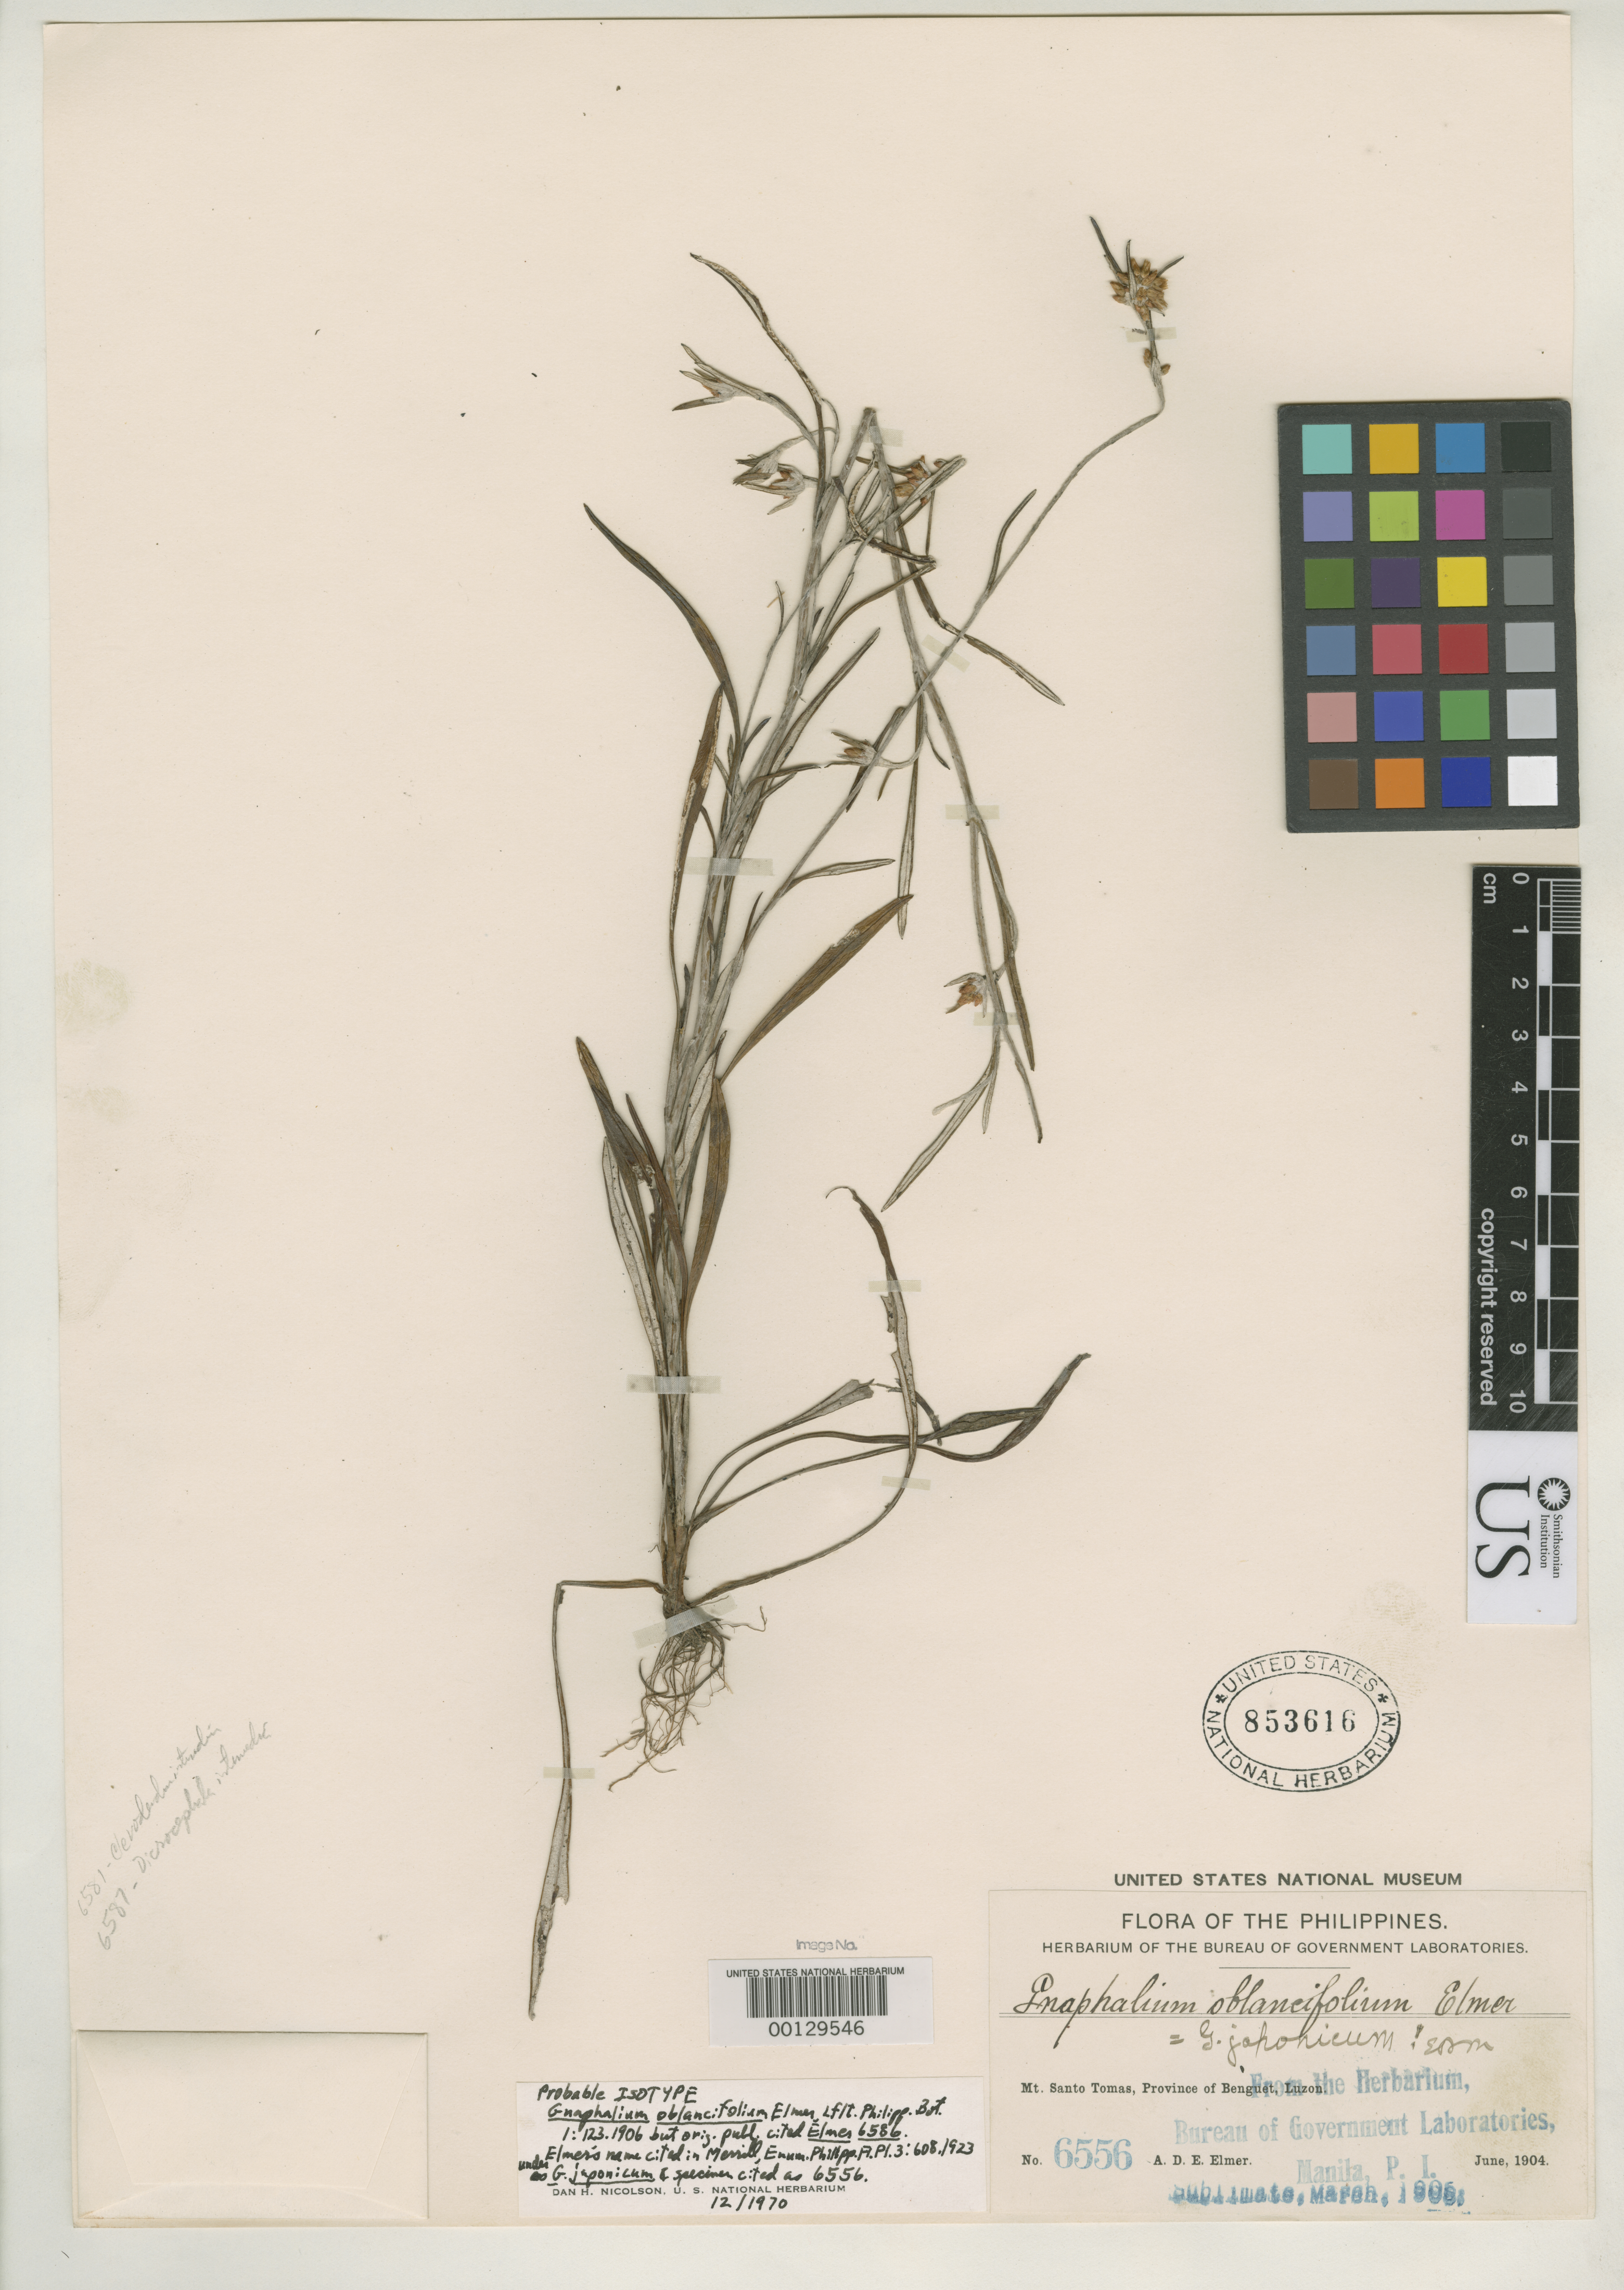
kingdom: Plantae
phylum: Tracheophyta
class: Magnoliopsida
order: Asterales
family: Asteraceae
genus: Gnaphalium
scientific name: Gnaphalium oblancifolium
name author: Elmer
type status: Isotype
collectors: A. D. E. Elmer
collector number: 6556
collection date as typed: Jun 1904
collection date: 1904-06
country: Philippines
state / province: Cordillera (Administrative Region)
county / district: Benguet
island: Luzon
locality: Mount Santo Tomas.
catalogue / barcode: US 853616